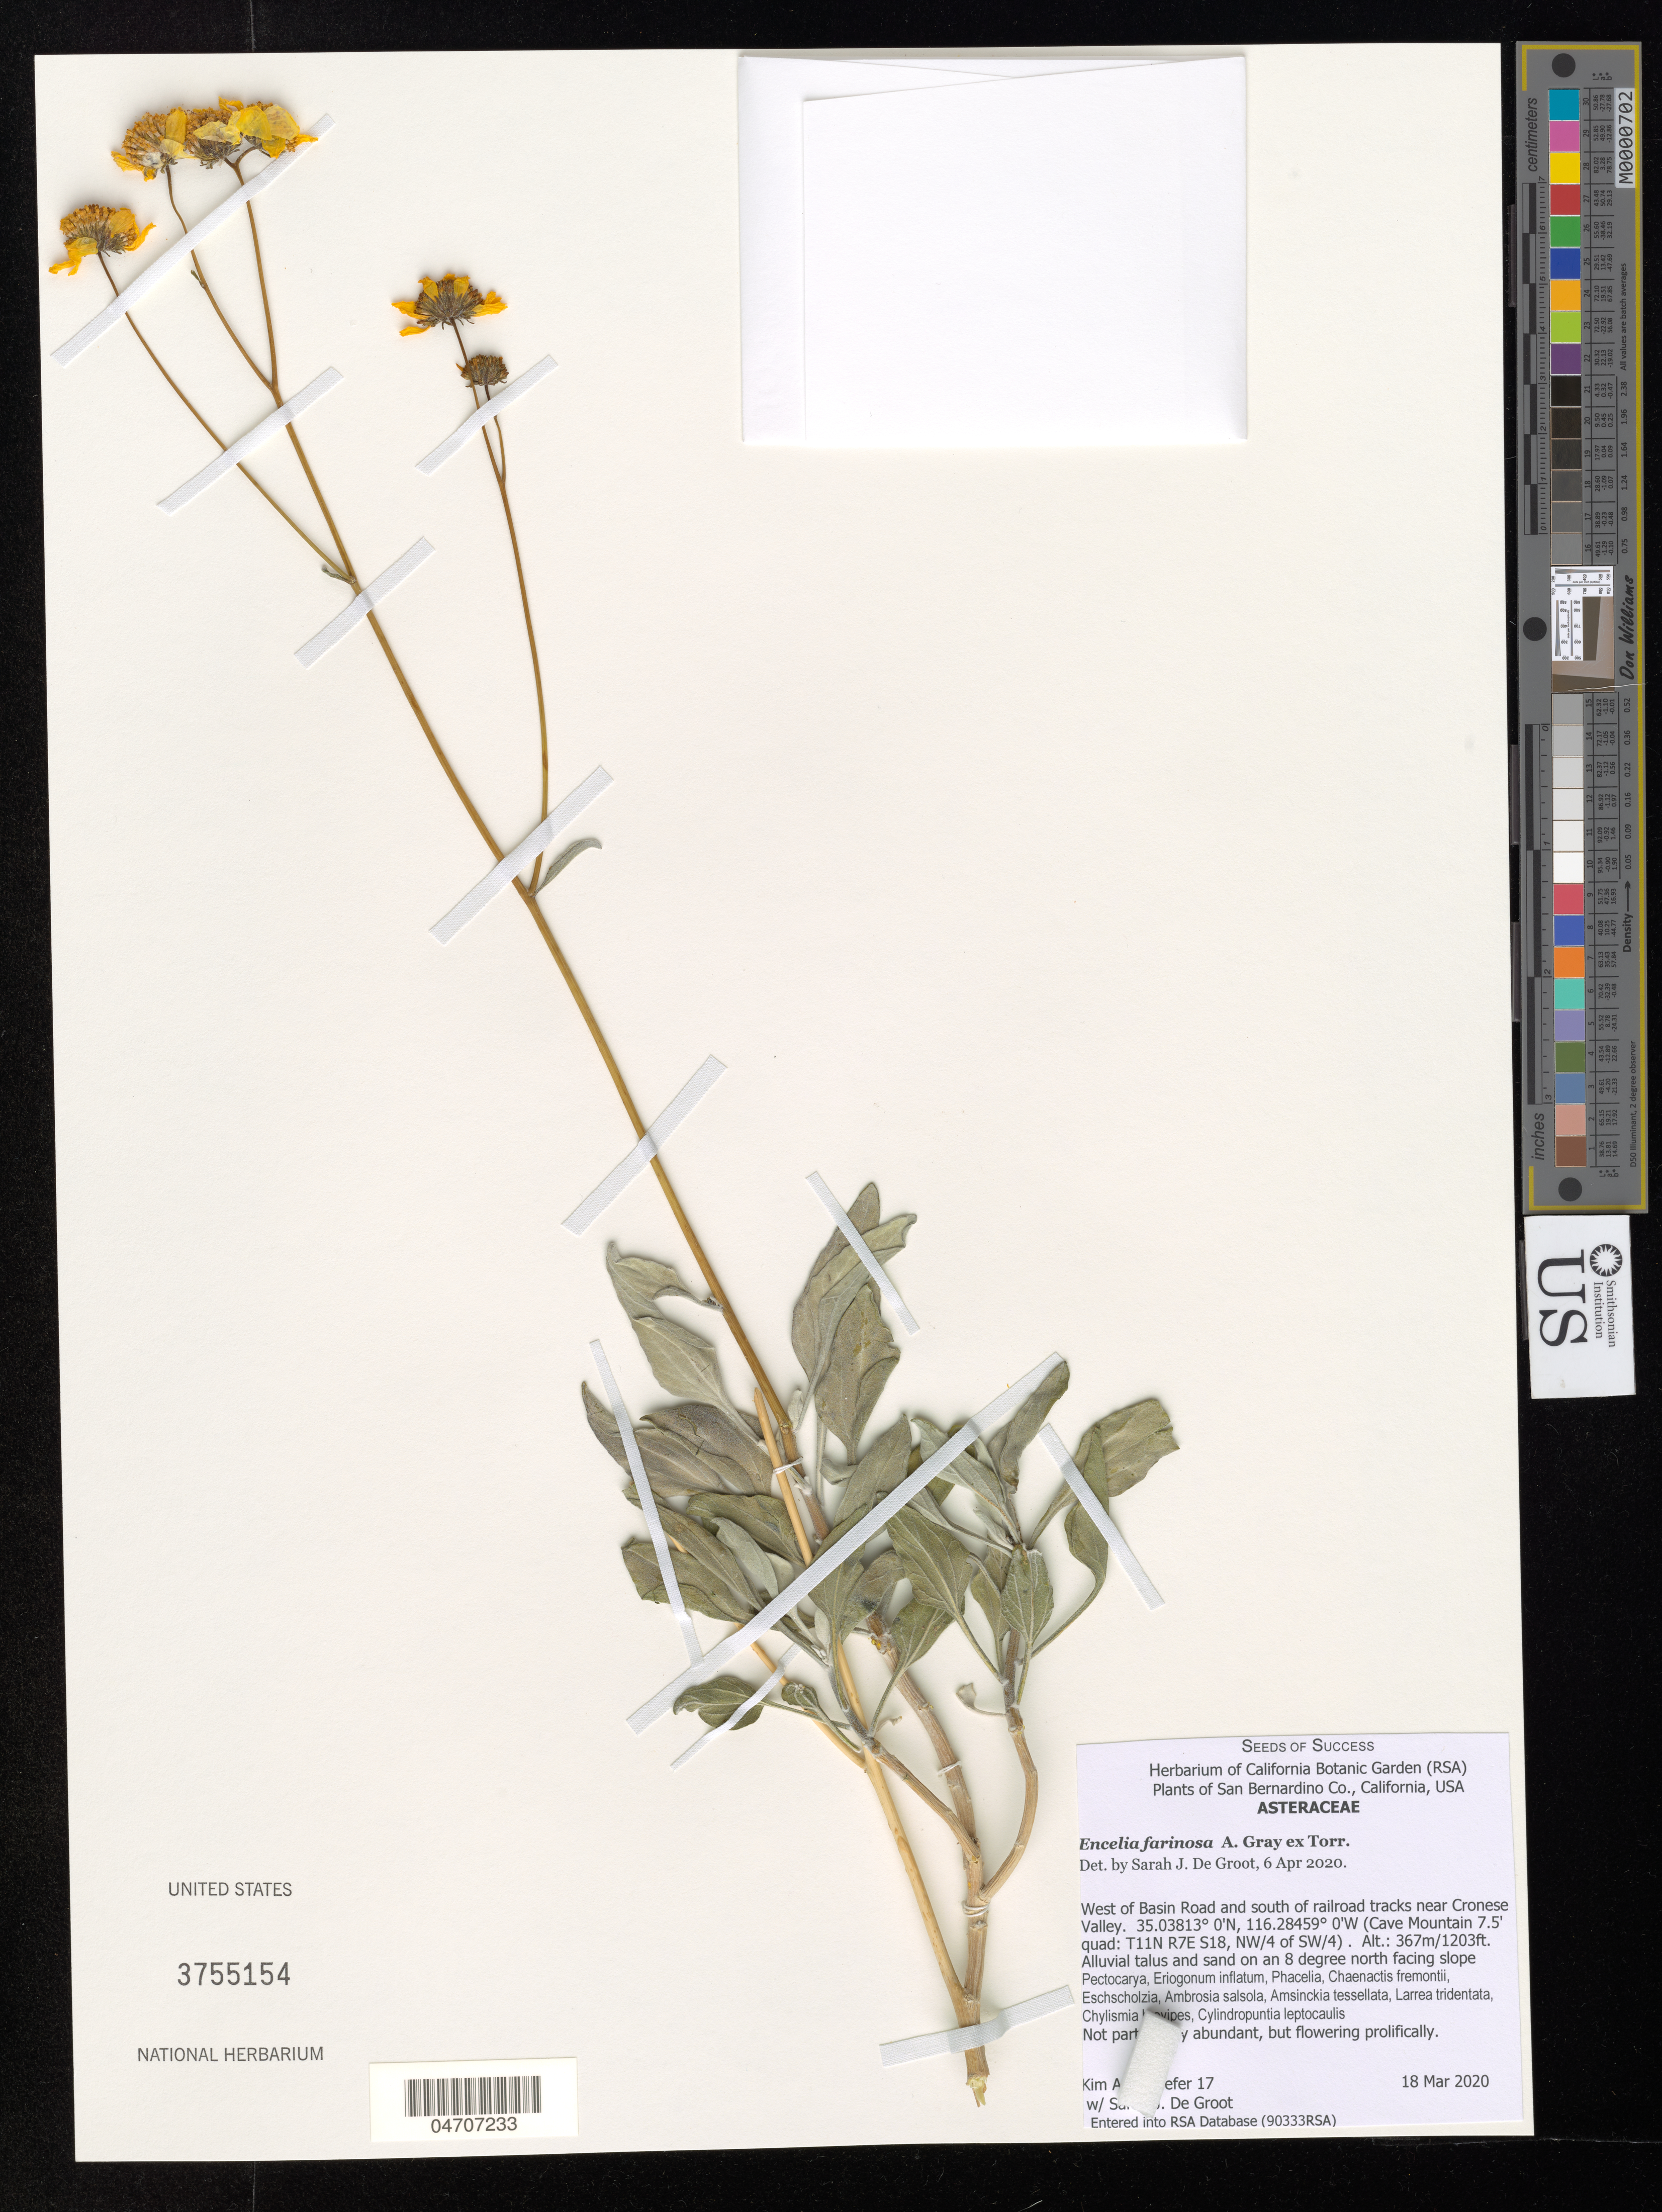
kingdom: Plantae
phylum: Tracheophyta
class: Magnoliopsida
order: Asterales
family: Asteraceae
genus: Encelia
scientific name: Encelia farinosa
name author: A. Gray ex Torr. in Emory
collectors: K. Schaefer & S. De Groot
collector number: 17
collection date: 2020-03-18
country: United States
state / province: California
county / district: San Bernardino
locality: San Bernardino Co. West of Basin Road and south of railroad tracks near Cronese Valley.(Cave Mountain 7.5' quad: T11N R7E S18, NW/4 of SW/4).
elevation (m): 367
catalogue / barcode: US 3755154